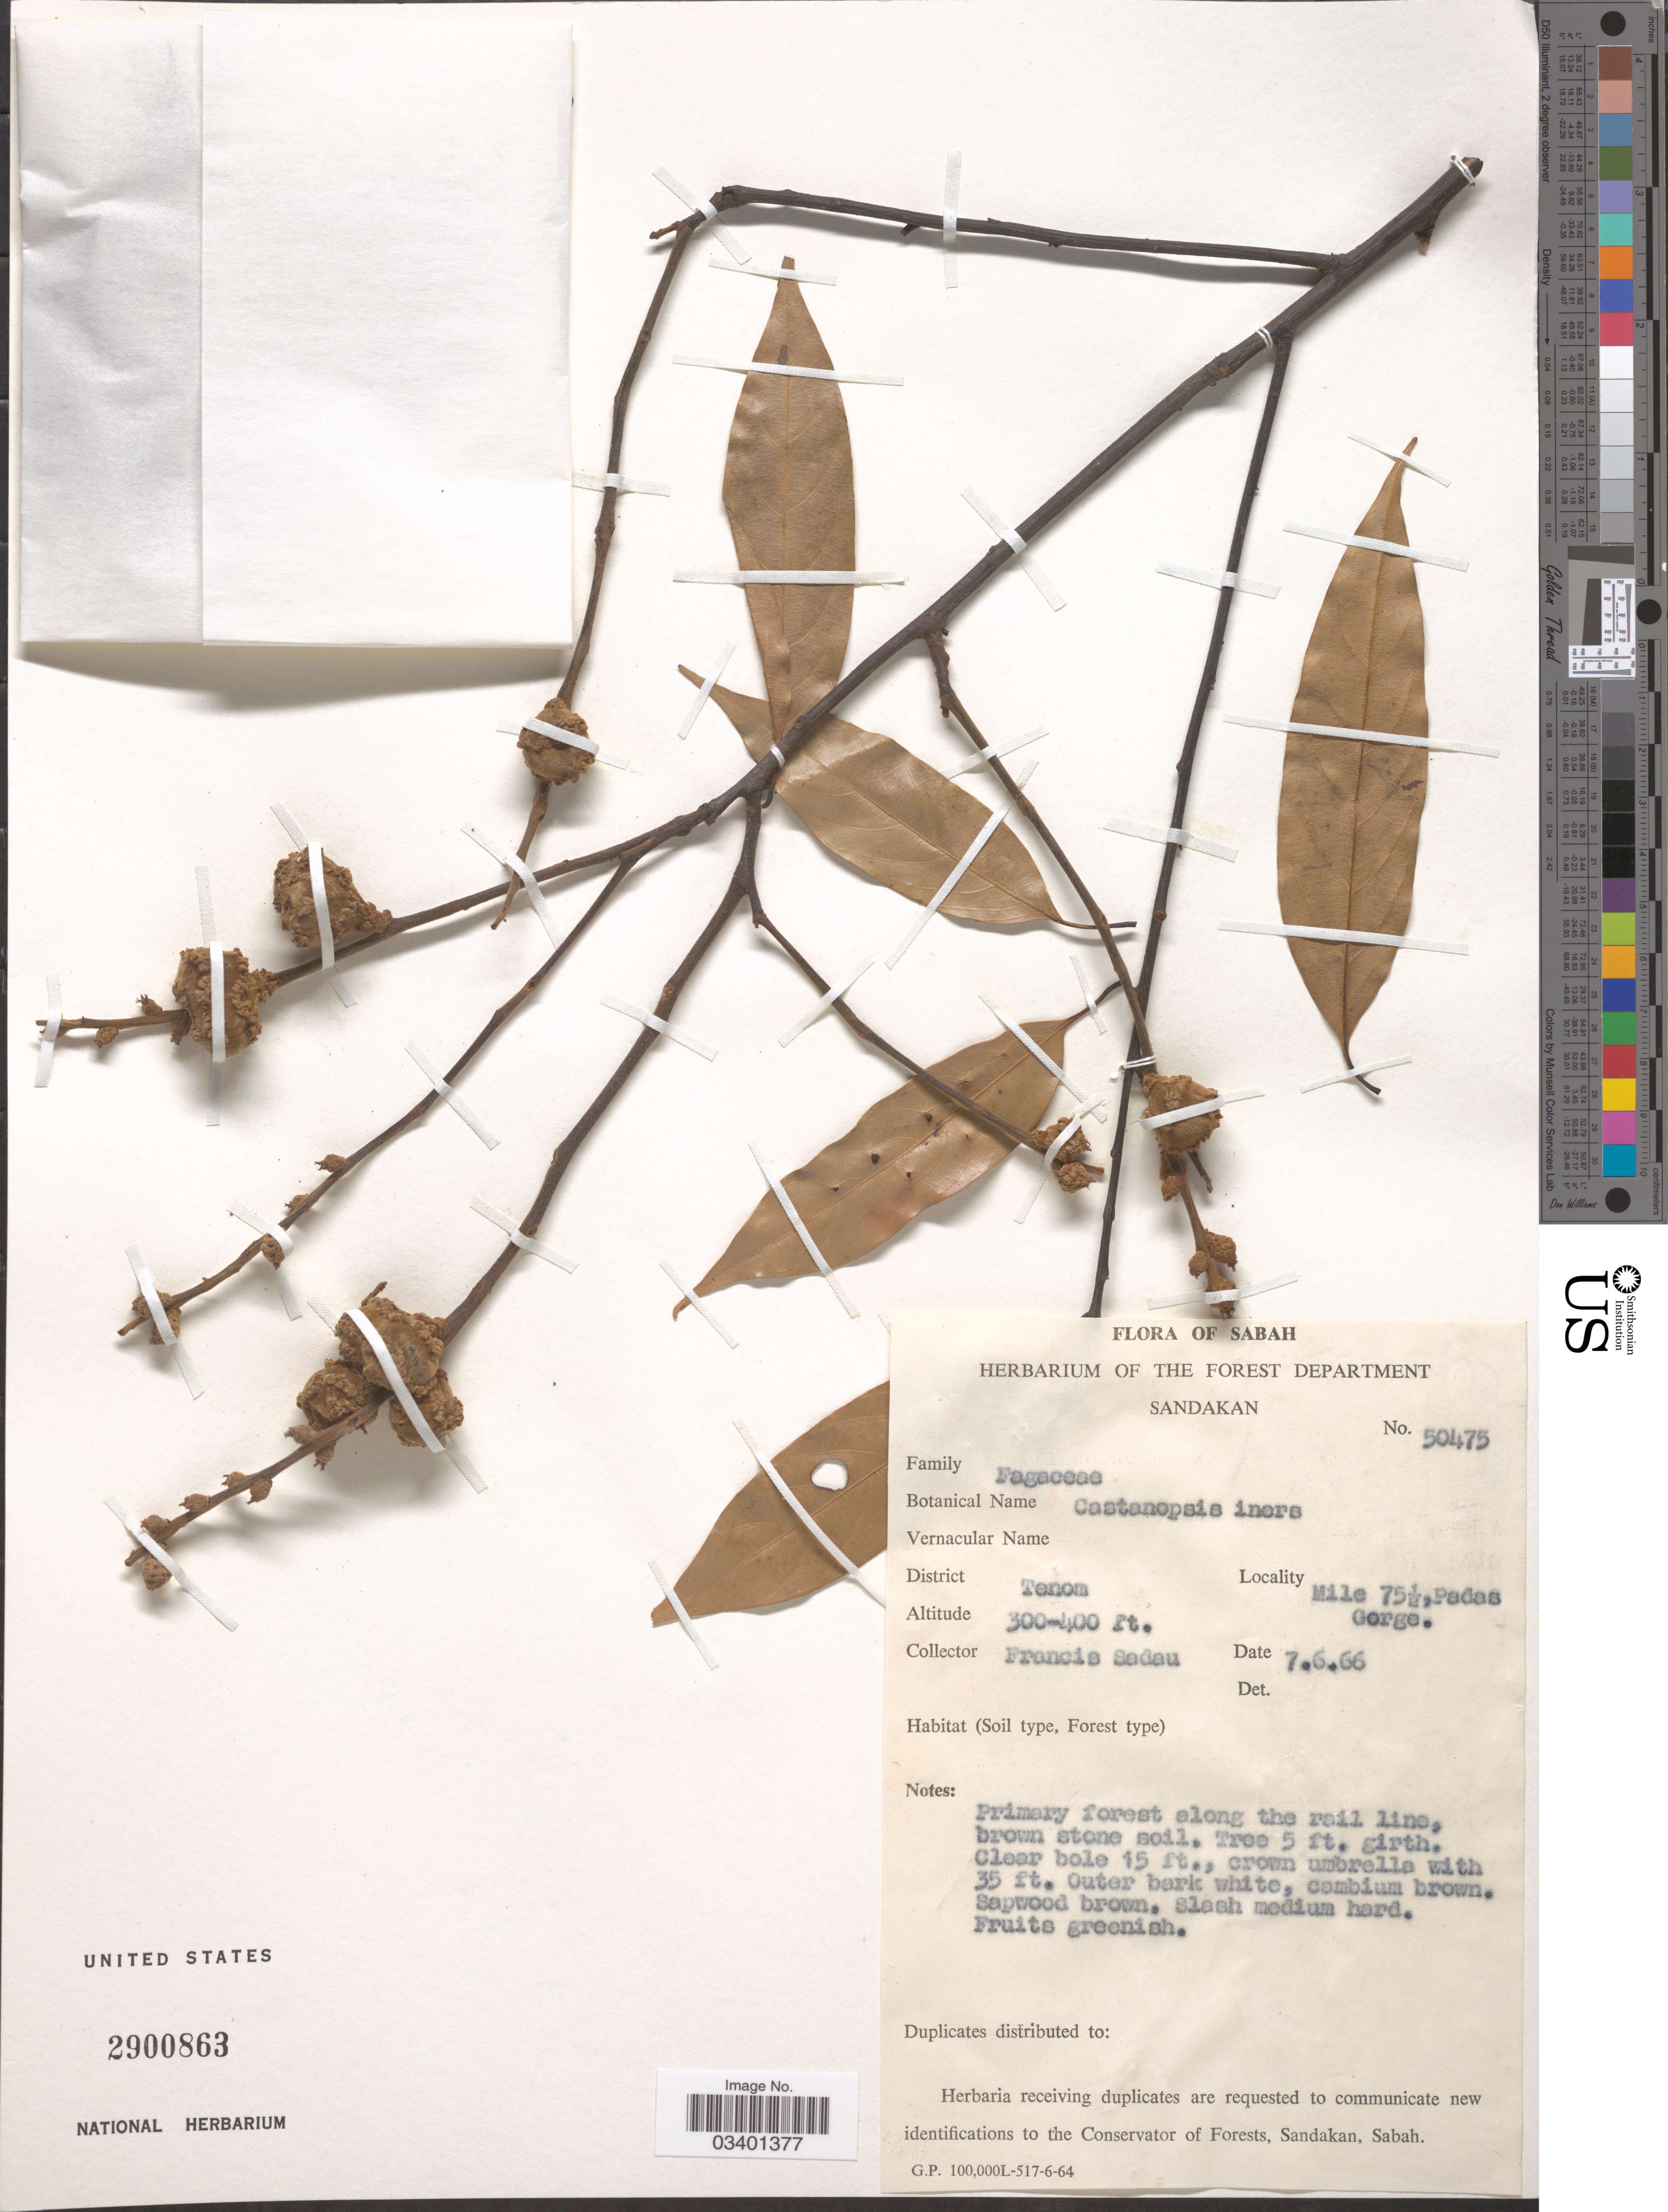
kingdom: Plantae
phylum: Tracheophyta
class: Magnoliopsida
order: Fagales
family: Fagaceae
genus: Castanopsis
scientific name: Castanopsis inermis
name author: (Lindl. ex Wall.) Benth. & Hook.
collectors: F. Sadau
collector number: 50475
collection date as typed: Transcribed d/m/y: 7/6/66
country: Malaysia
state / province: Sabah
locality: District Tenom. MIle 75½ Padas Gorge.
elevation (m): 91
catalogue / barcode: US 2900863